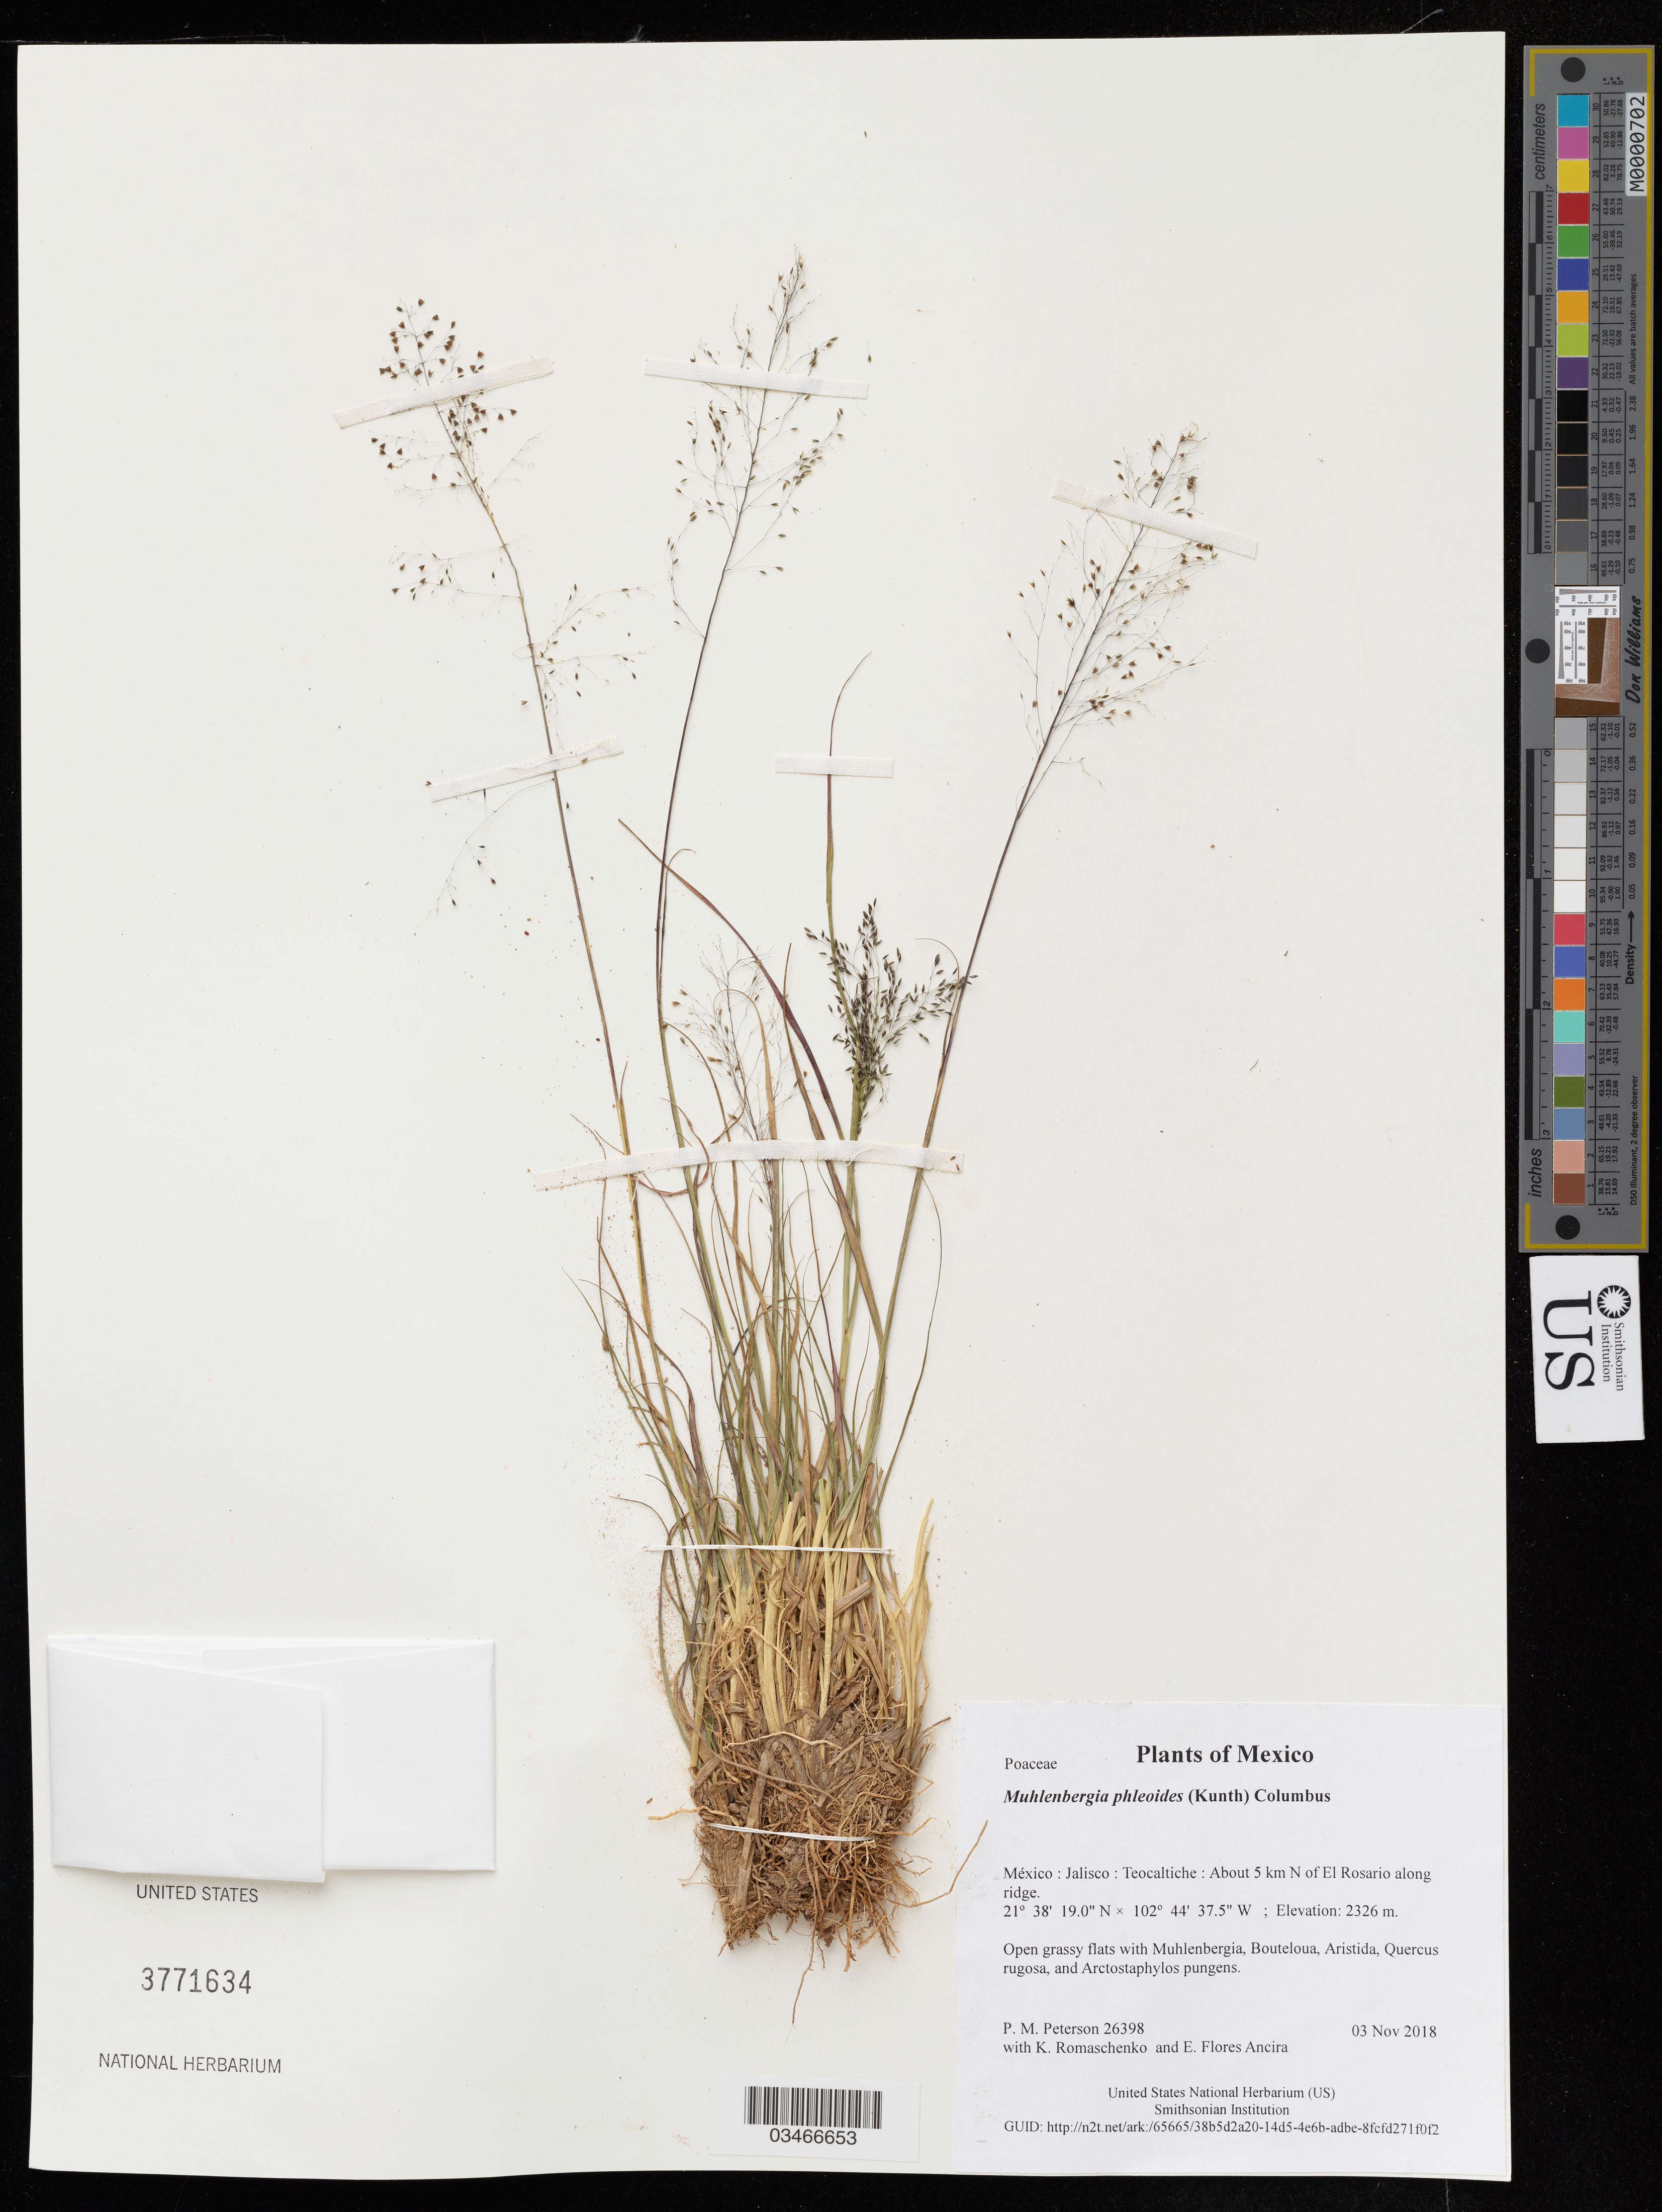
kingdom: Plantae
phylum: Tracheophyta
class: Liliopsida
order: Poales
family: Poaceae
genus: Muhlenbergia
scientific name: Muhlenbergia phleoides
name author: (Kunth) Columbus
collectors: P. M. Peterson, K. Romaschenko & E. Flores Ancira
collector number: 26398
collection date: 2018-11-03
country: México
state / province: Jalisco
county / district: Teocaltiche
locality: About 5 km N of El Rosario along ridge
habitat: Open grassy flats with Muhlenbergia, Bouteloua, Aristida, Quercus rugosa, and Arctostaphylos pungens.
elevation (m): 2326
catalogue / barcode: US 3771634